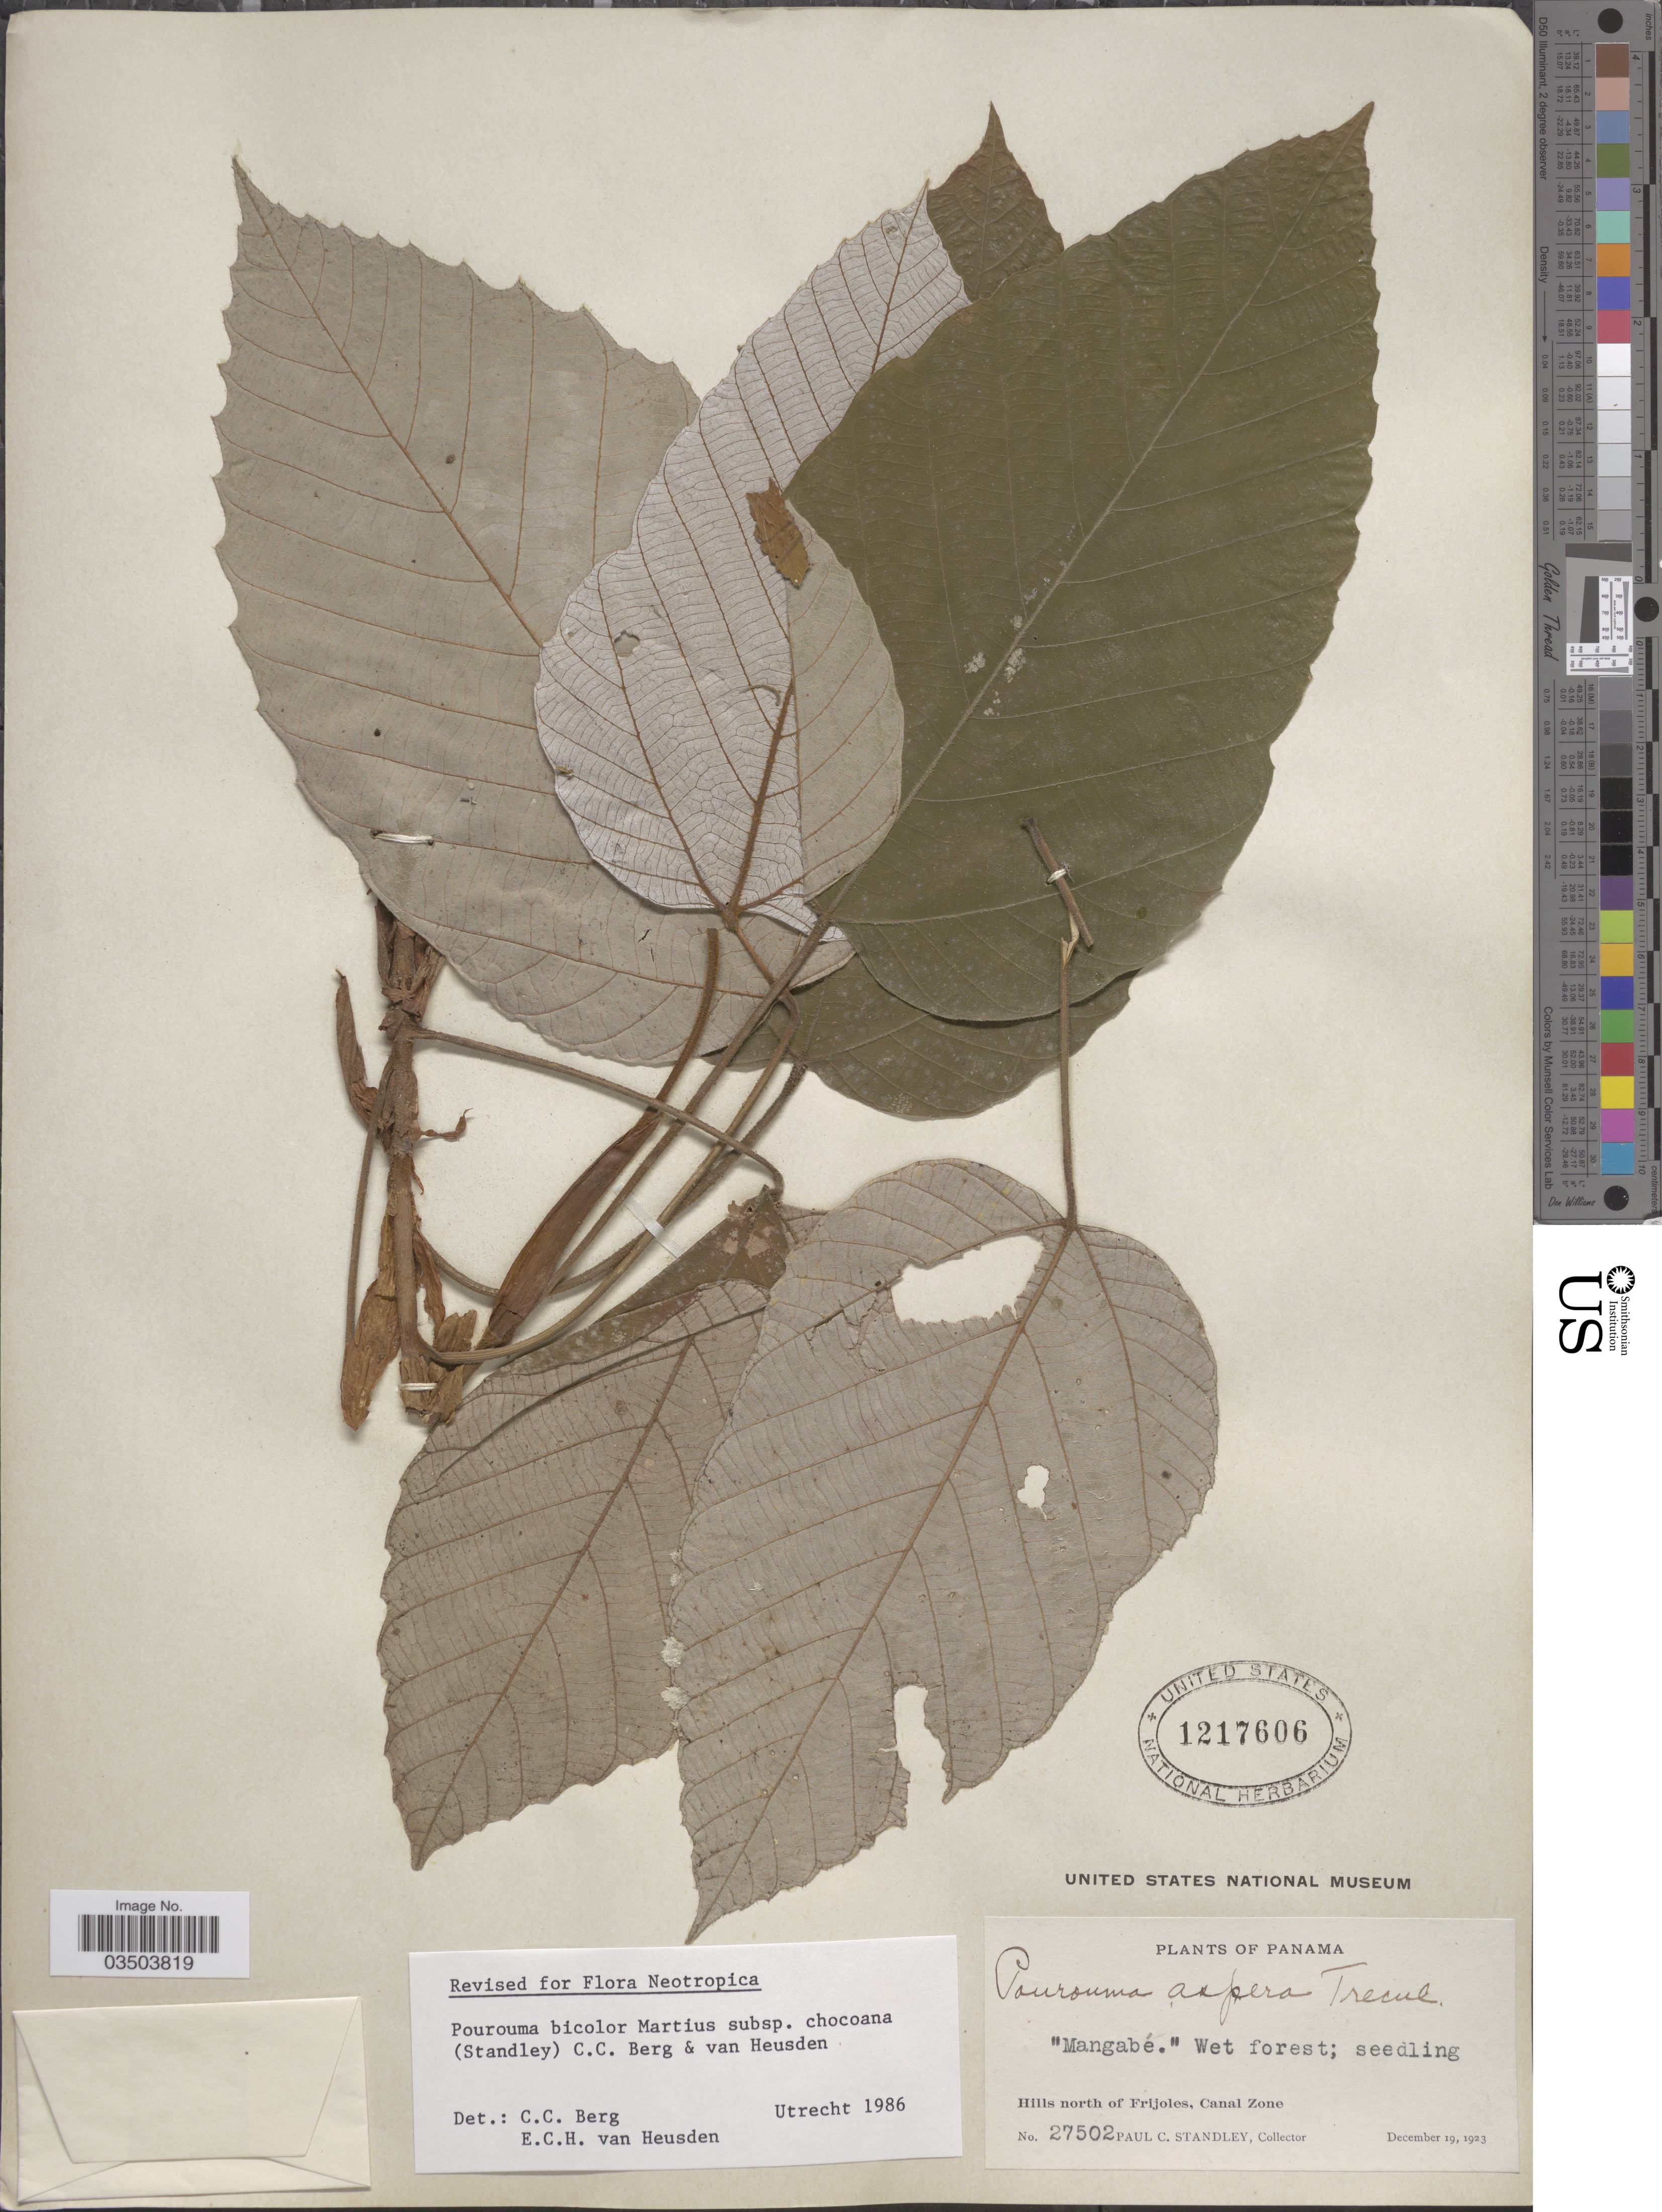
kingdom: Plantae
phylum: Tracheophyta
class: Magnoliopsida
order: Rosales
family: Urticaceae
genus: Pourouma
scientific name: Pourouma bicolor subsp. chocoana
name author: (Standl.) C.C. Berg & Heusden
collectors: P. C. Standley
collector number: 27502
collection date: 1923-12-19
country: Panama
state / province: Colón / Panamá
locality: Hills north of Frijoles, Canal Zone.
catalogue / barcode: US 1217606